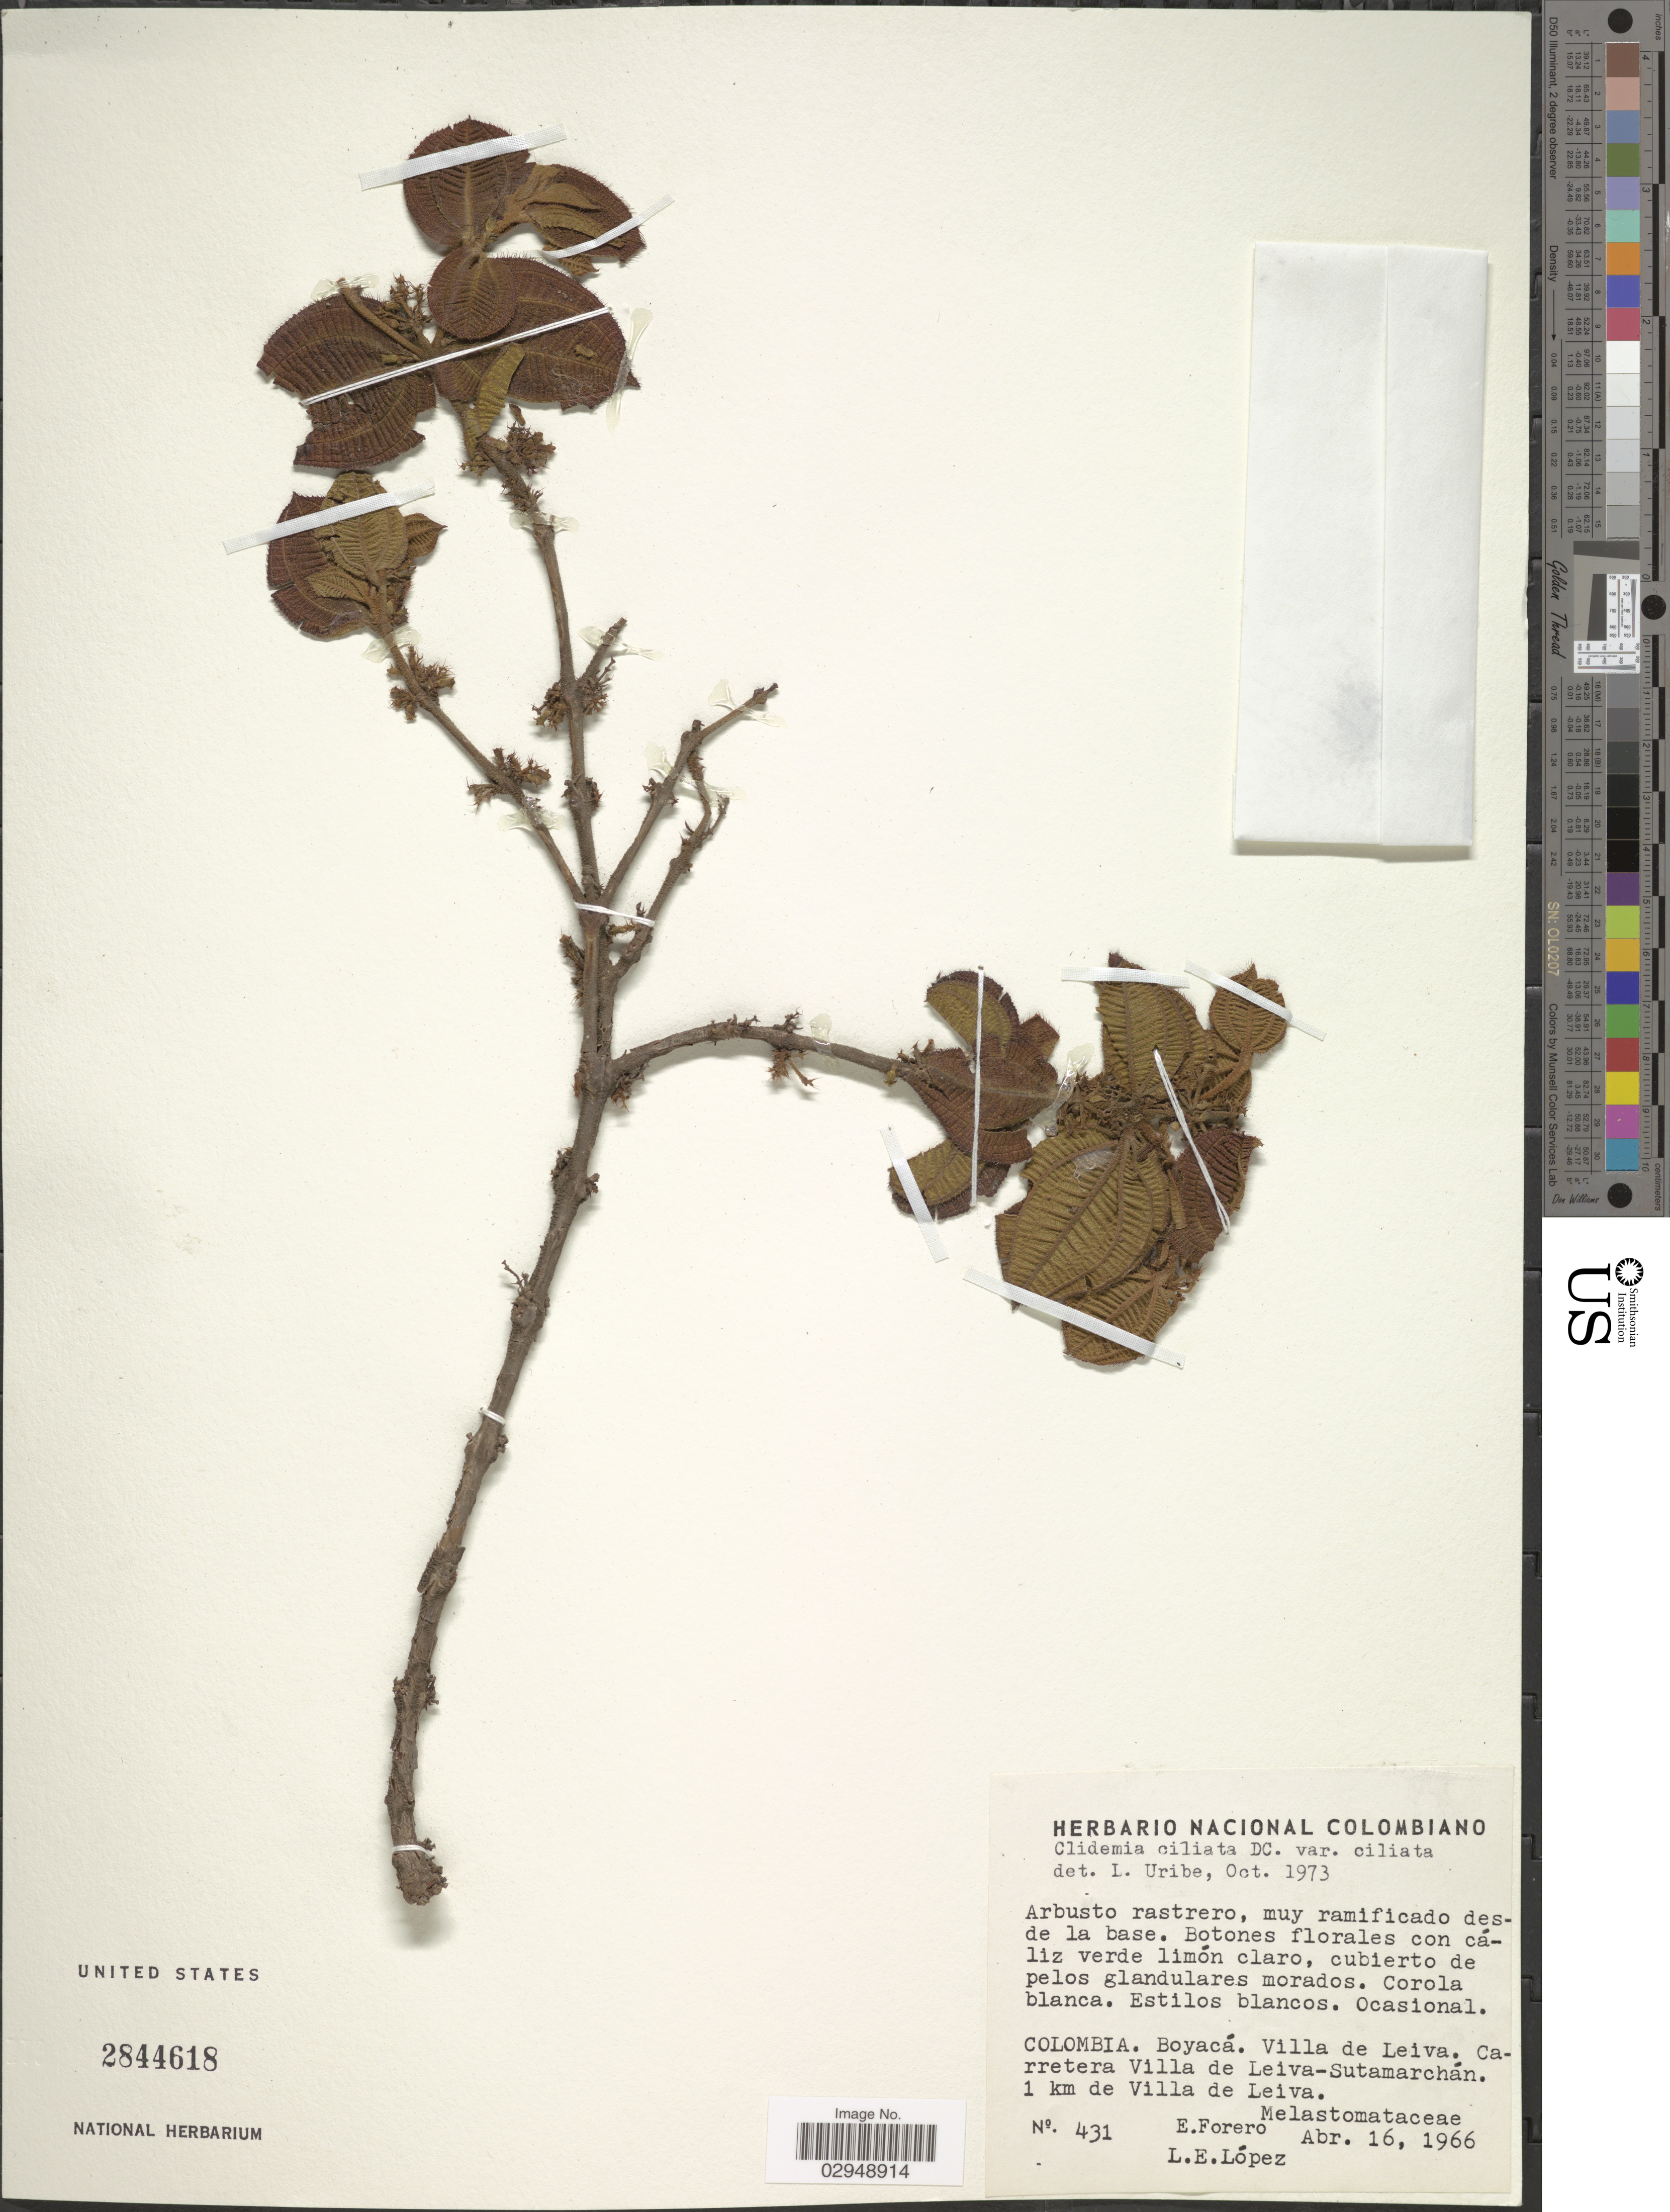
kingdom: Plantae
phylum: Tracheophyta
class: Magnoliopsida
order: Myrtales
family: Melastomataceae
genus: Clidemia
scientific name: Clidemia ciliata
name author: D. Don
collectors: E. Forero & L. Lopez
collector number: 431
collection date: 1966-04-16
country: Colombia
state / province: Boyacá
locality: Villa de Leiva. Carretera Villa de Leiva-Sutamarchán. 1 km de Villa de Leiva.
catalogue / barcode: US 2844618